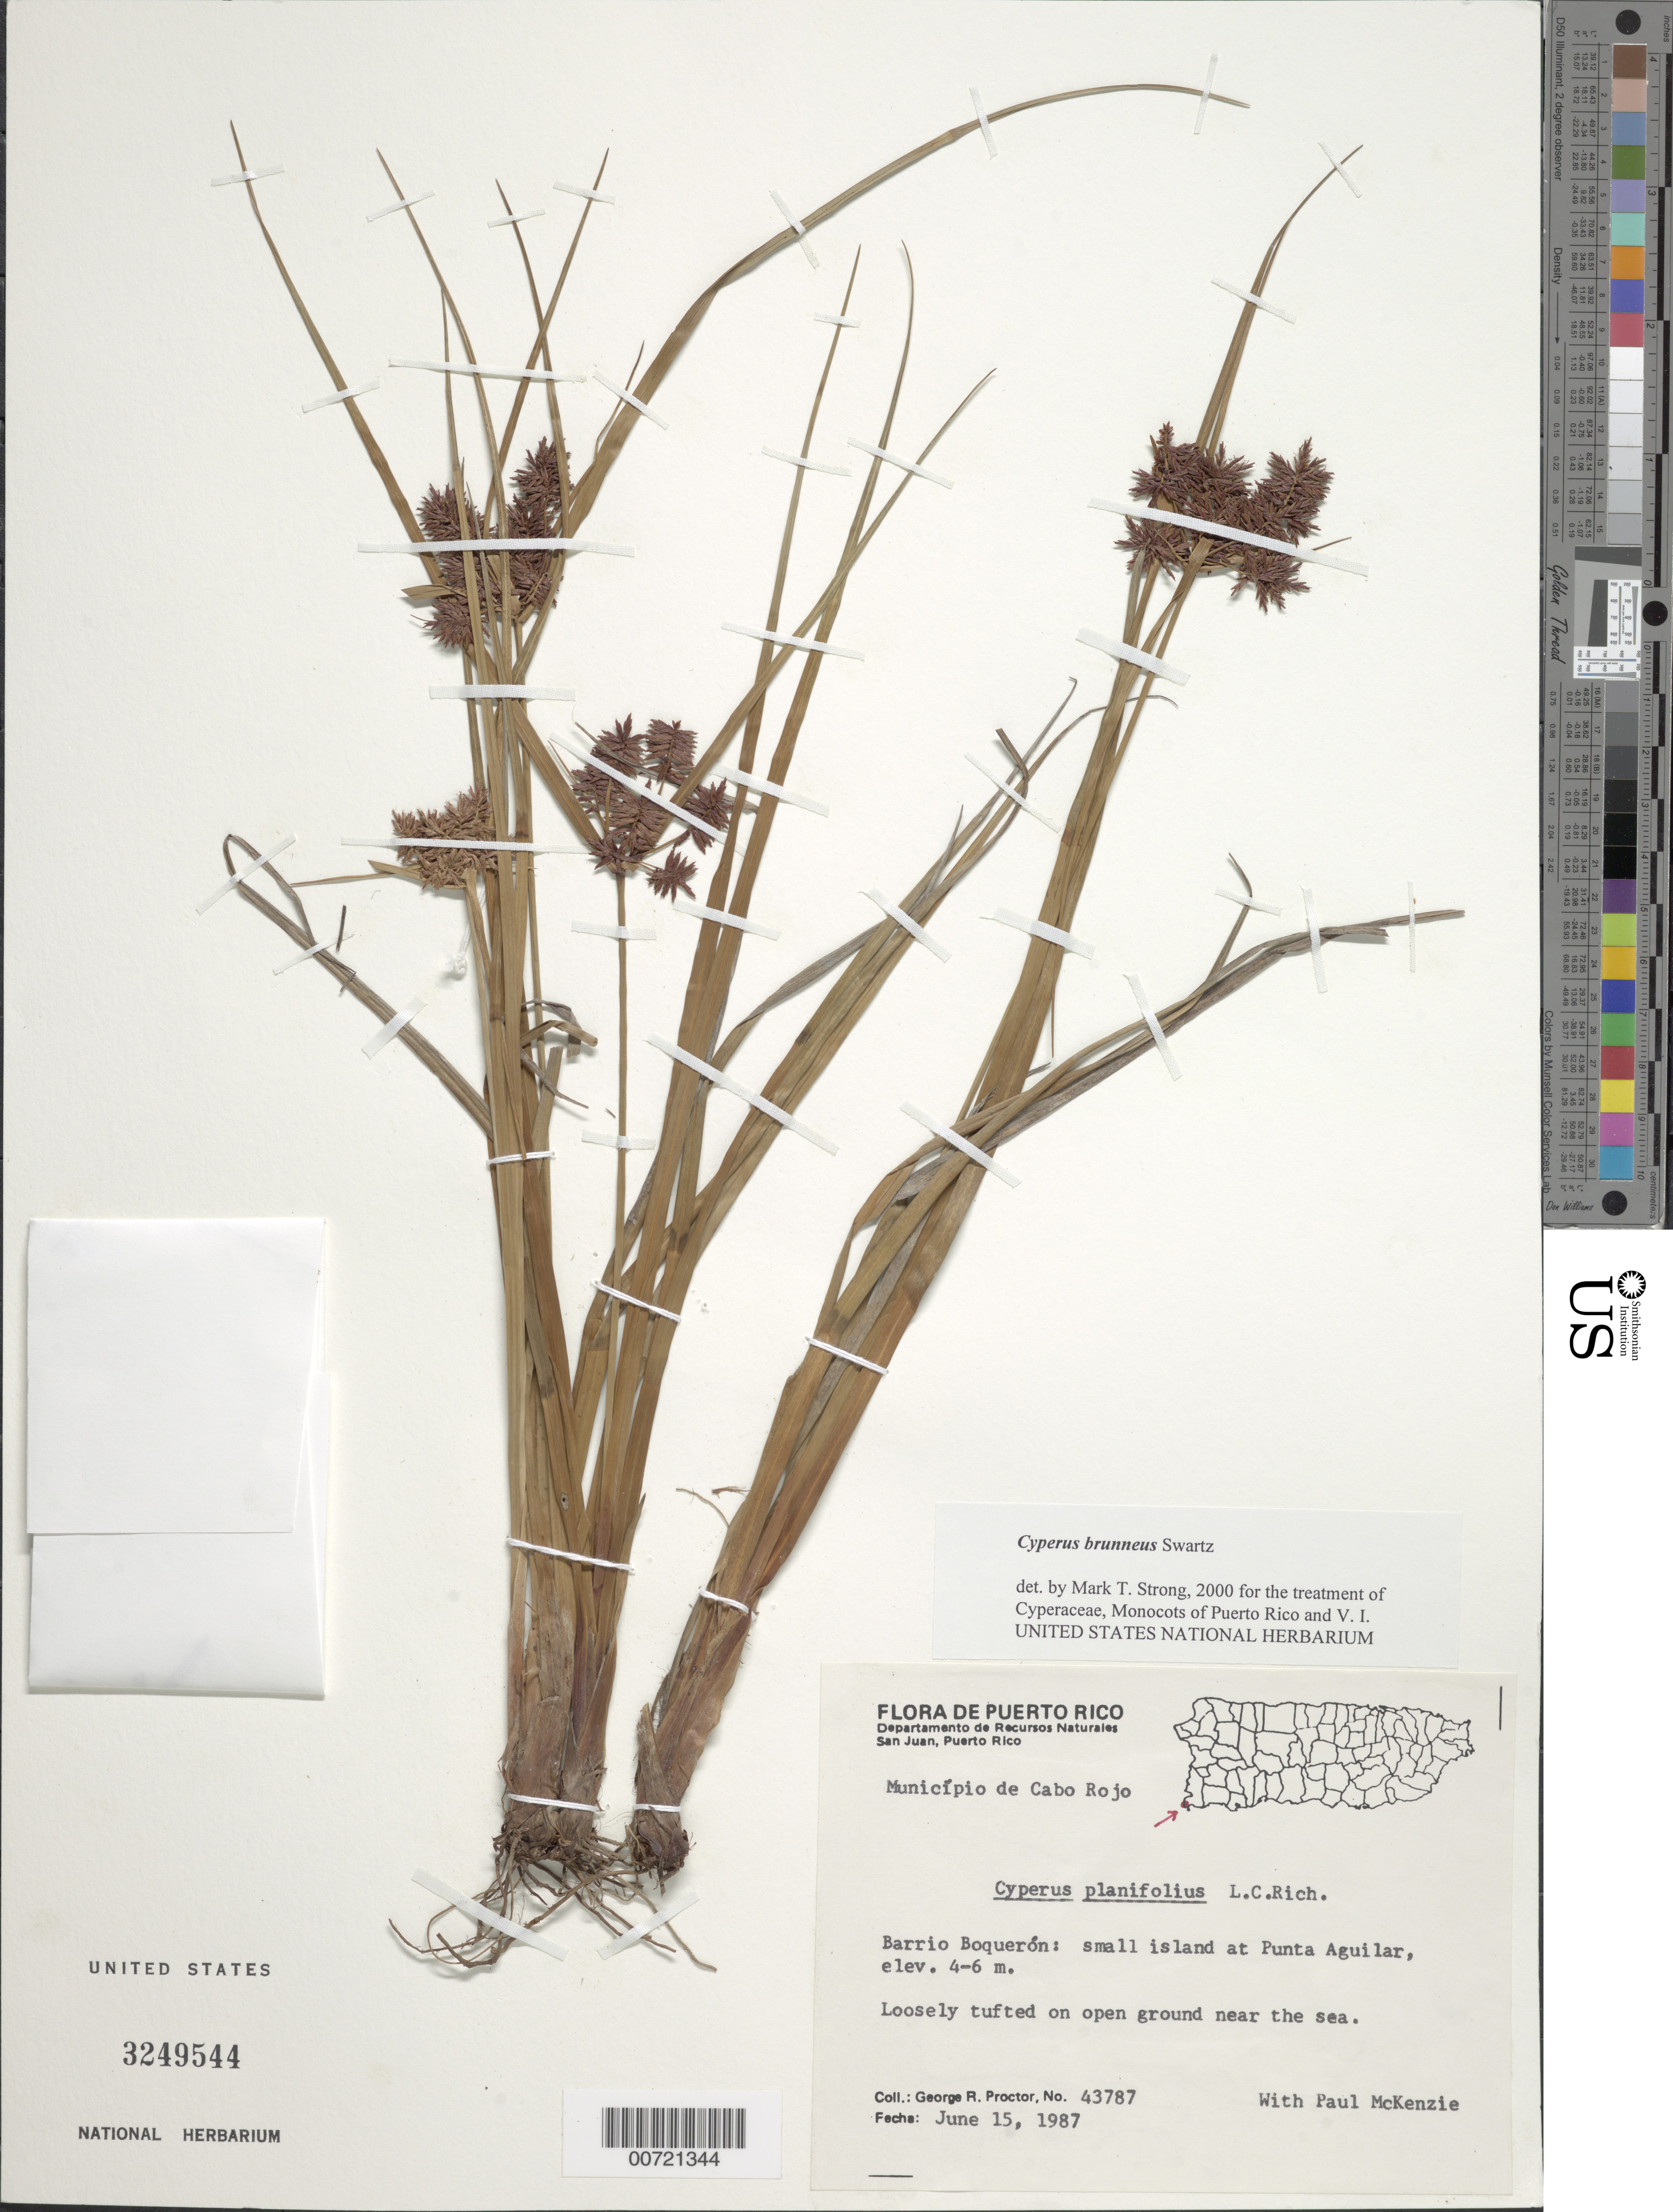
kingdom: Plantae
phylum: Tracheophyta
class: Liliopsida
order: Poales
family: Cyperaceae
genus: Cyperus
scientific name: Cyperus brunneus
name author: Sw.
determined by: Strong, M. T., (US), Smithsonian Institution - National Museum of Natural History (UNITED STATES)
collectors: G. R. Proctor & P. Mckenzie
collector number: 43787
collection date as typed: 15 Jun 1987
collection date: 1987-06-15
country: Puerto Rico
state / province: Cabo Rojo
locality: Cabo Rojo: Barrio Boquerón, small island at Punta Aguilar.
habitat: On open ground near the sea.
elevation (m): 4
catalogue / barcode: US 3249544